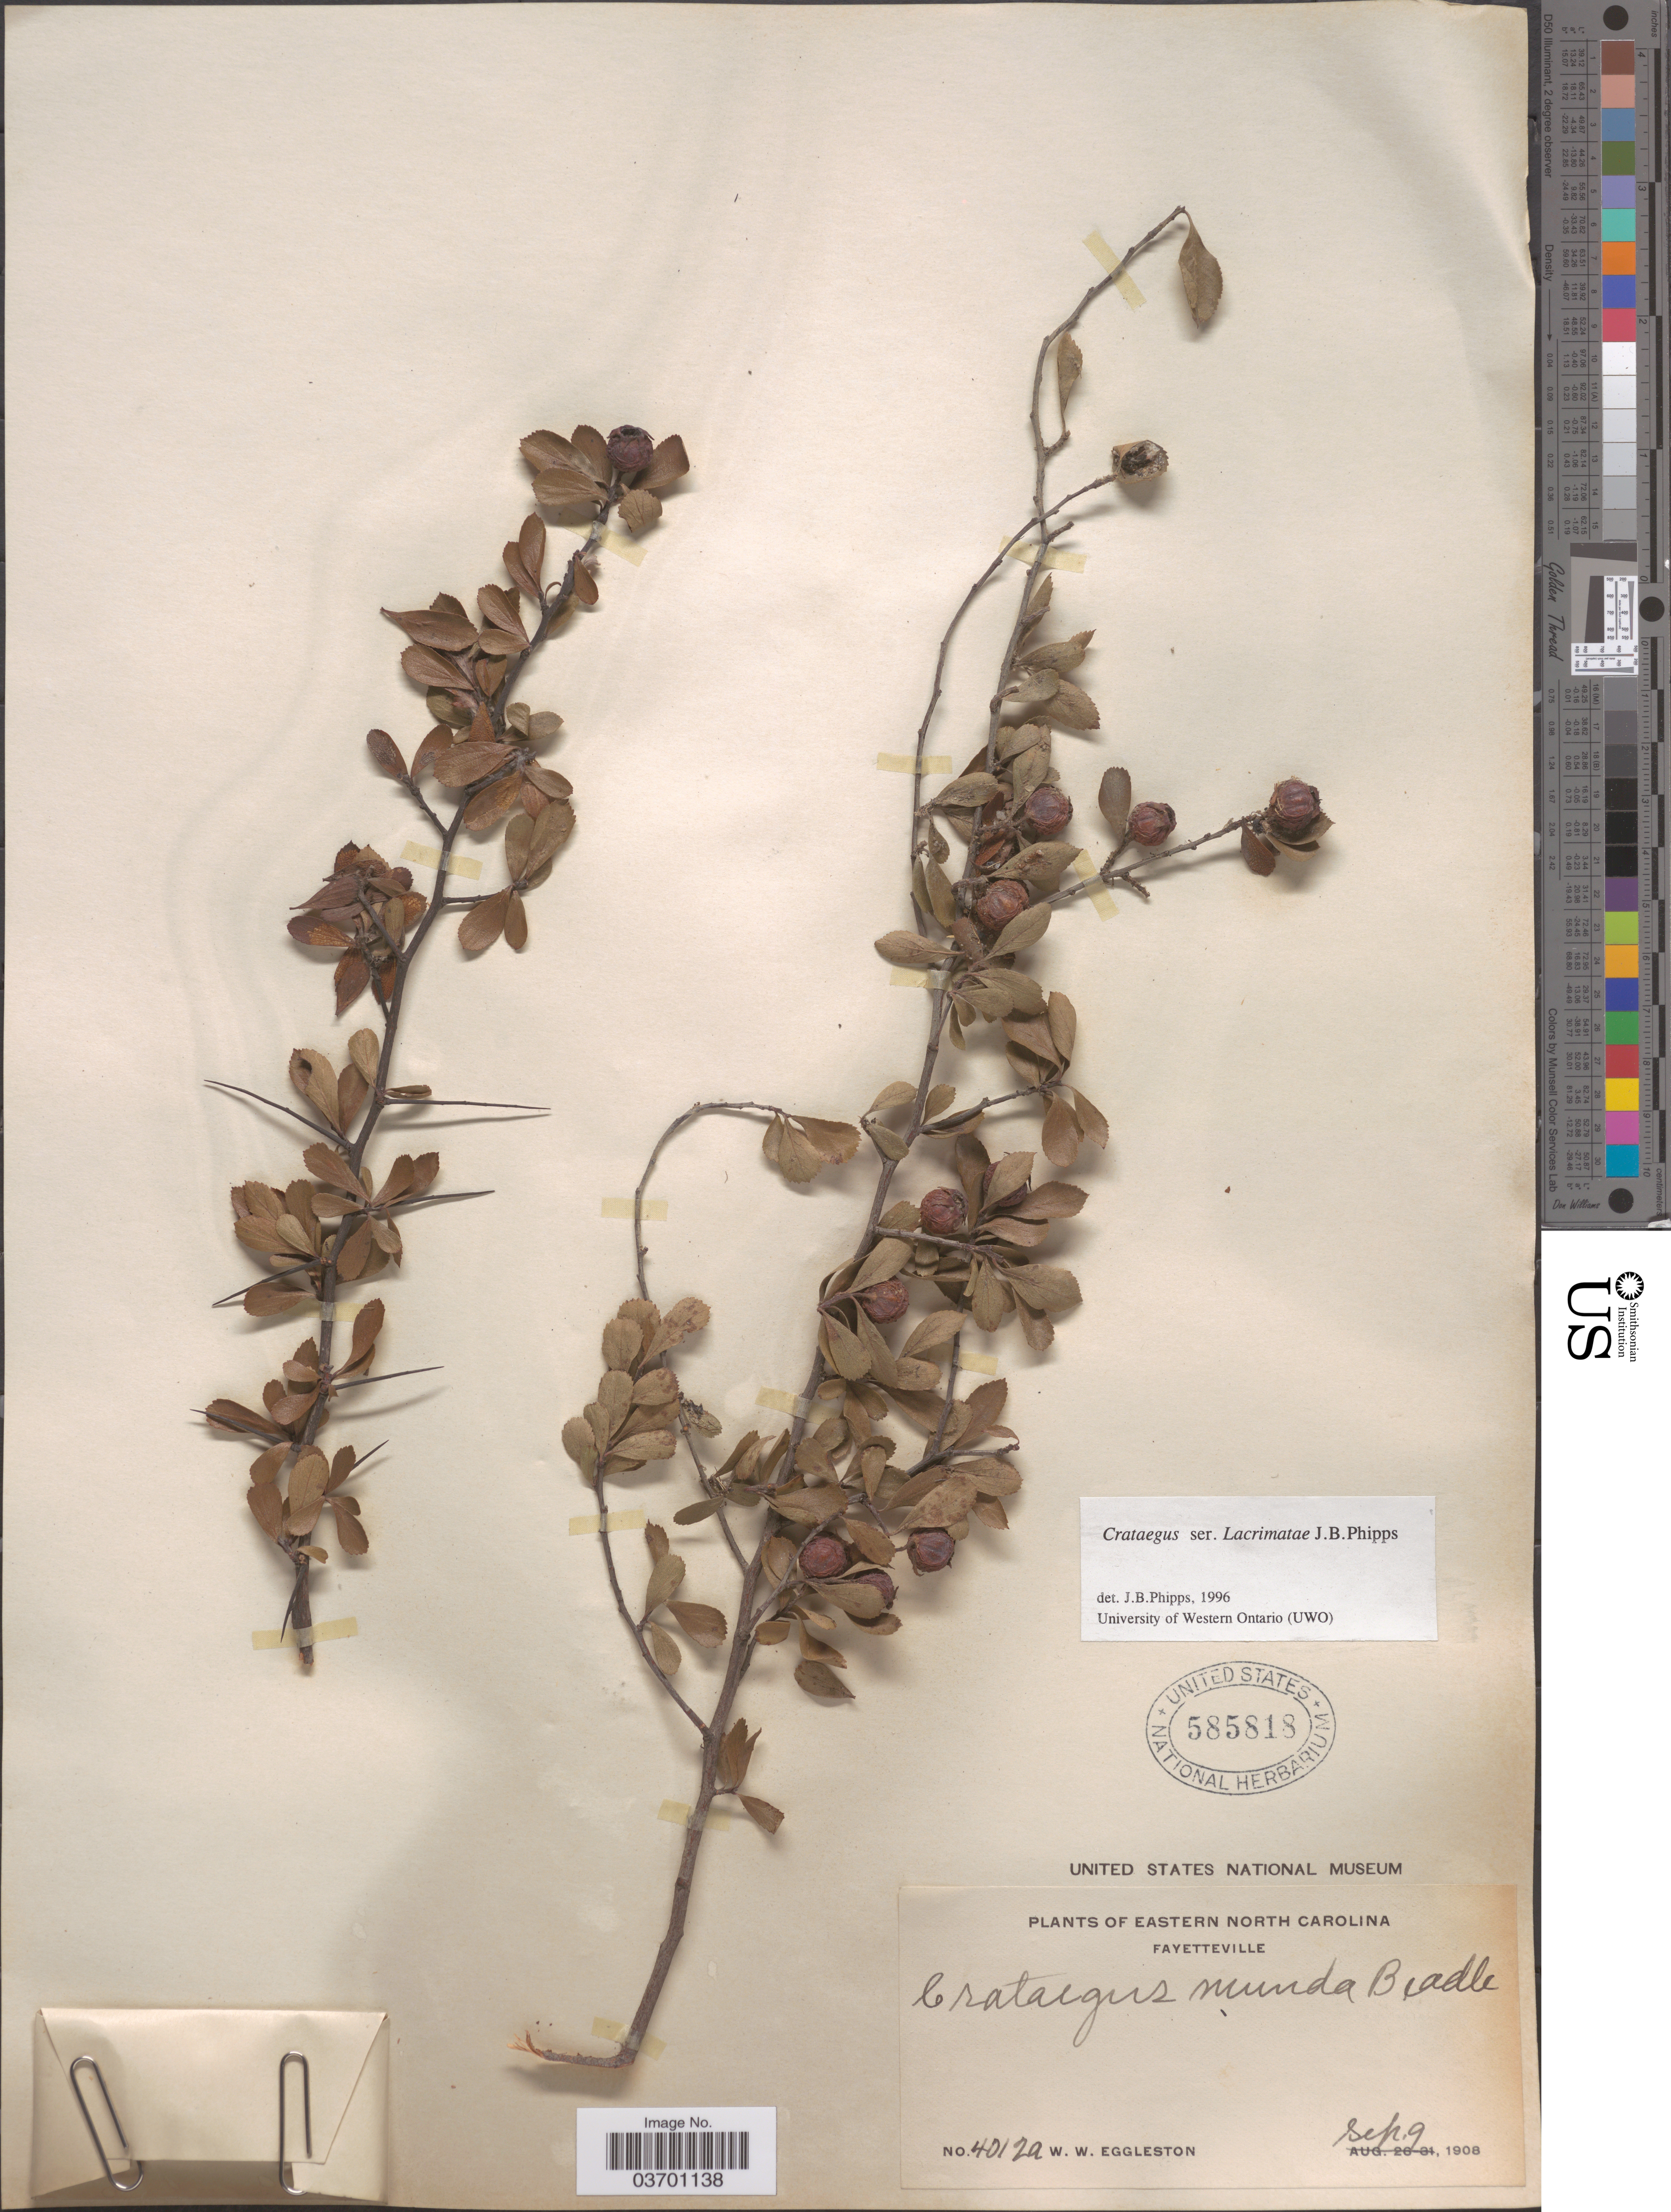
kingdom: Plantae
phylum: Tracheophyta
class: Magnoliopsida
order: Rosales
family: Rosaceae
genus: Crataegus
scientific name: Crataegus munda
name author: Beadle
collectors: W. W. Eggleston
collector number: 4012a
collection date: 1908-09-09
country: United States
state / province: North Carolina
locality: Eastern North Carolina. Fayetteville.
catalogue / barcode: US 585818